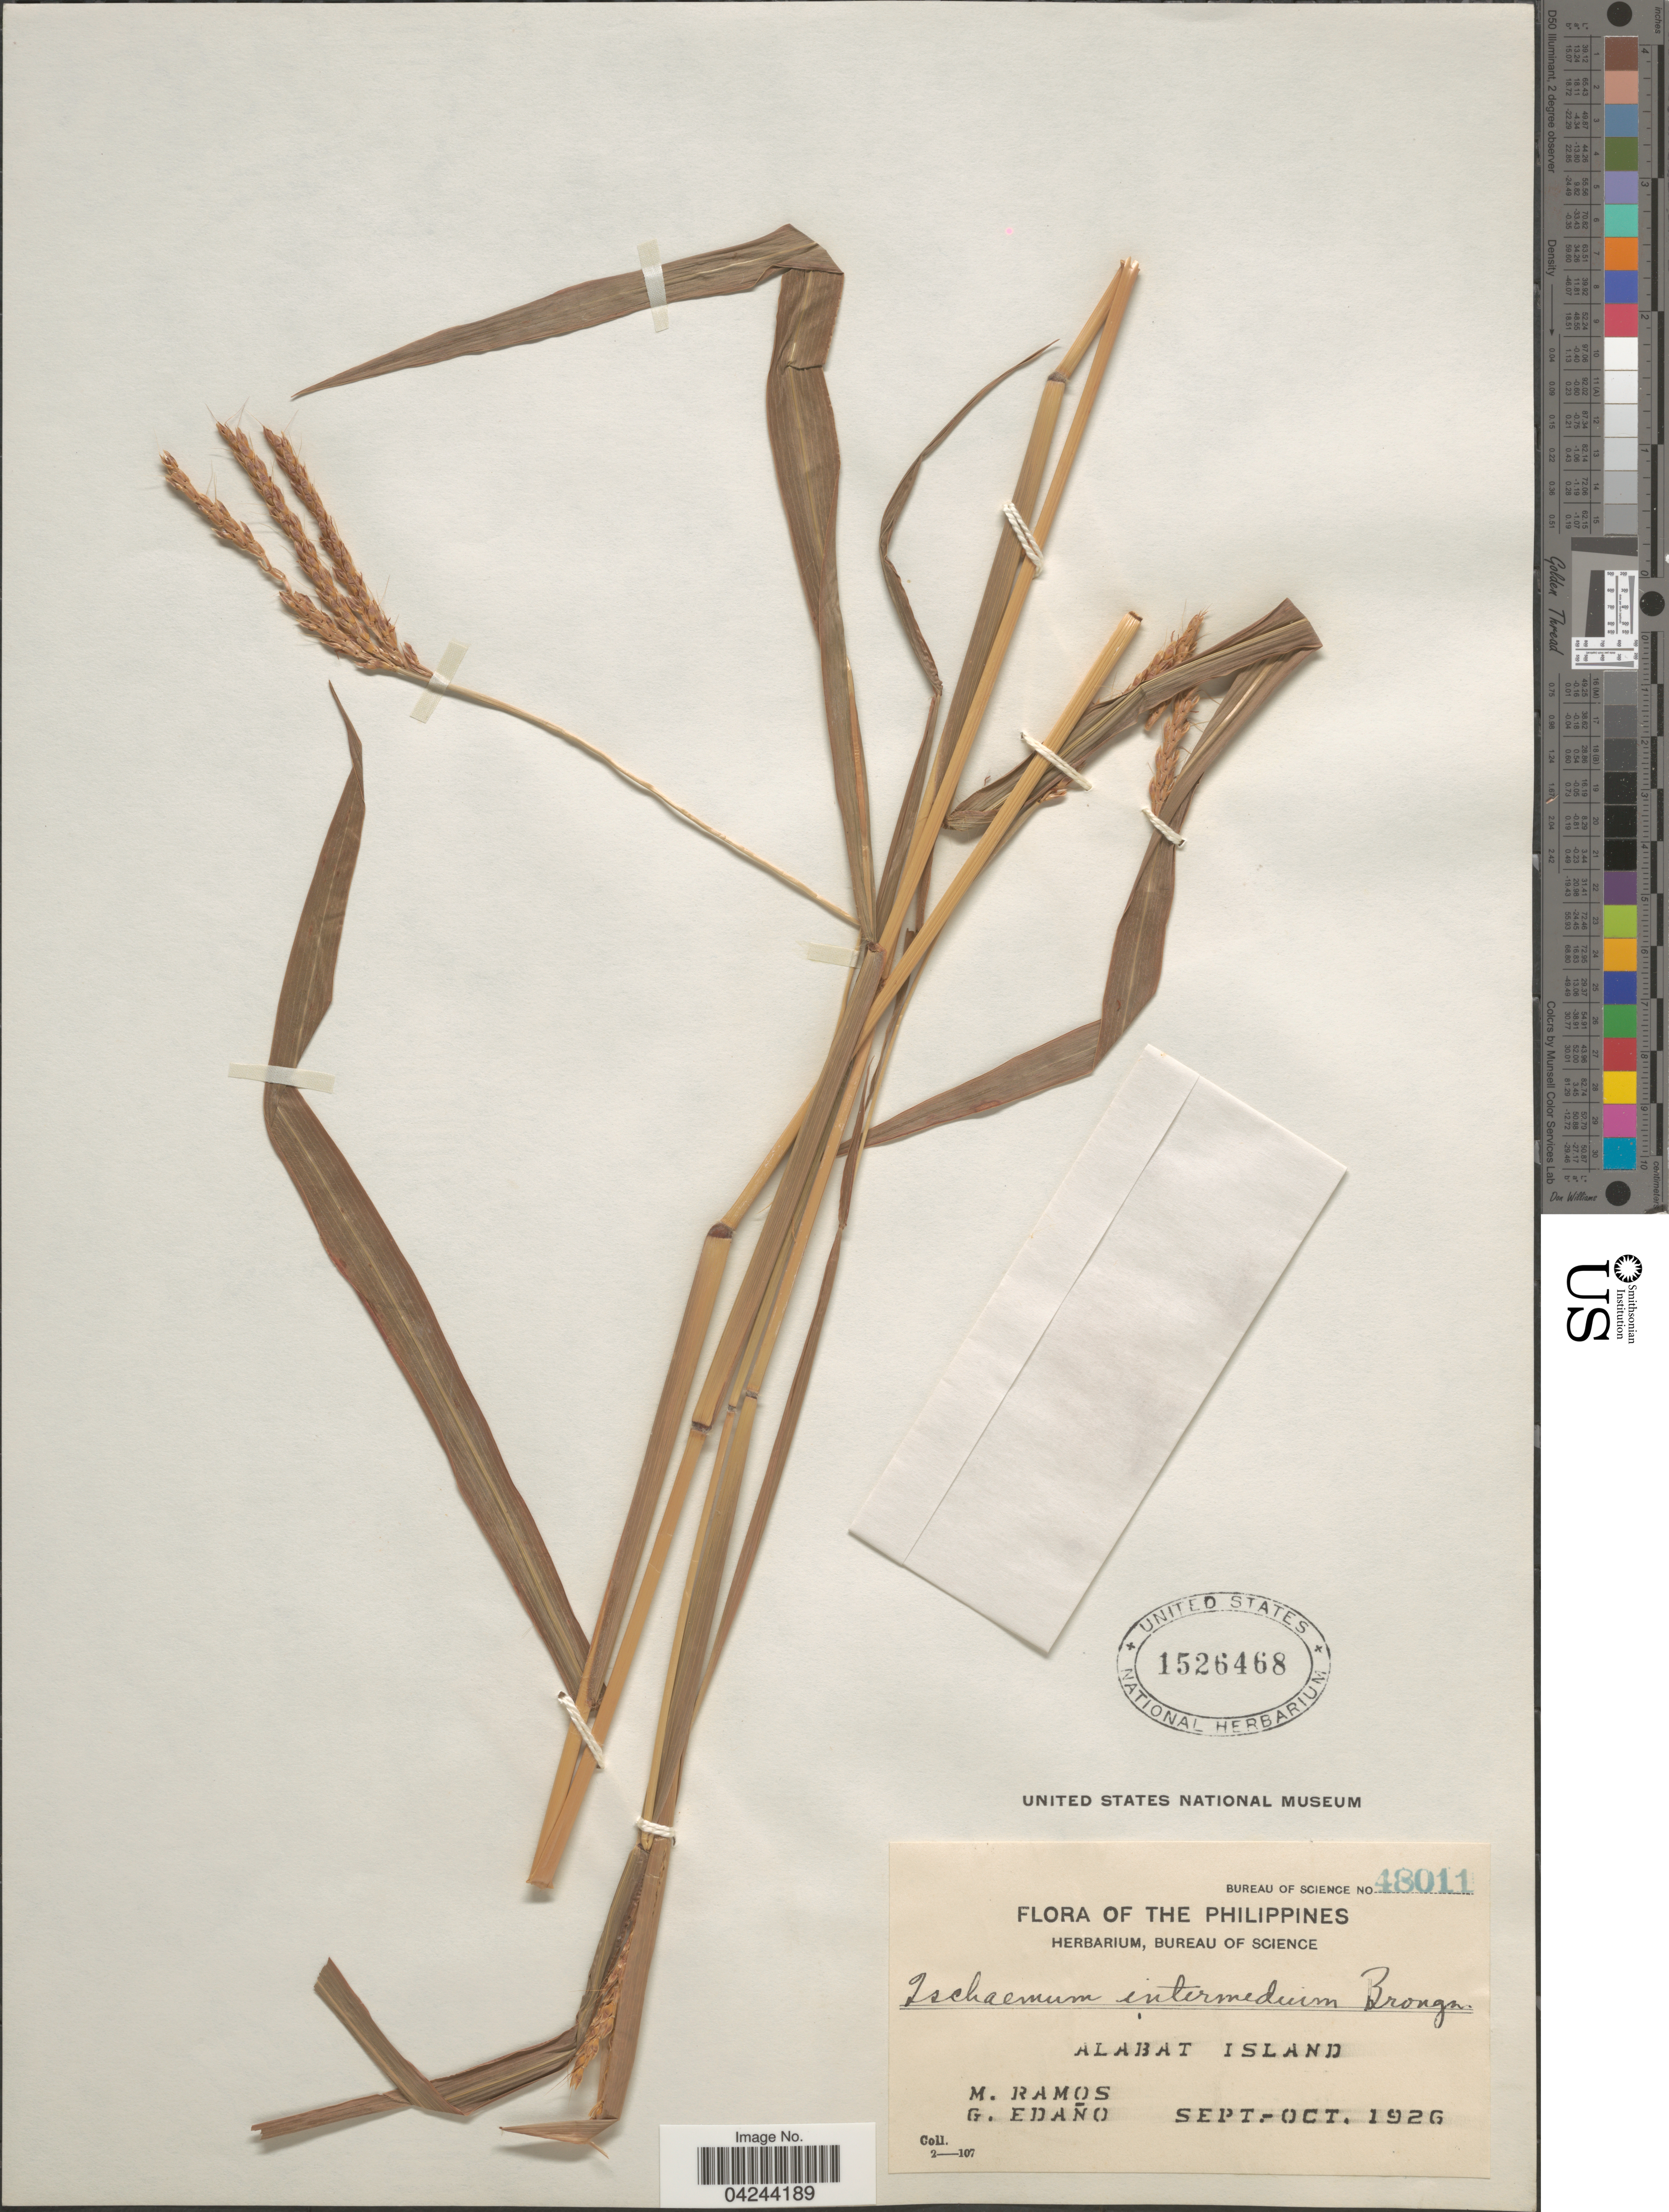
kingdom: Plantae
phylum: Tracheophyta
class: Liliopsida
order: Poales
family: Poaceae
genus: Ischaemum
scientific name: Ischaemum polystachyum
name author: J. Presl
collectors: M. Ramos & G. Edaño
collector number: Bureau of Science 48011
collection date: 1926-09/1926-10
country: Philippines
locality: Alabat Island.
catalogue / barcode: US 1526468